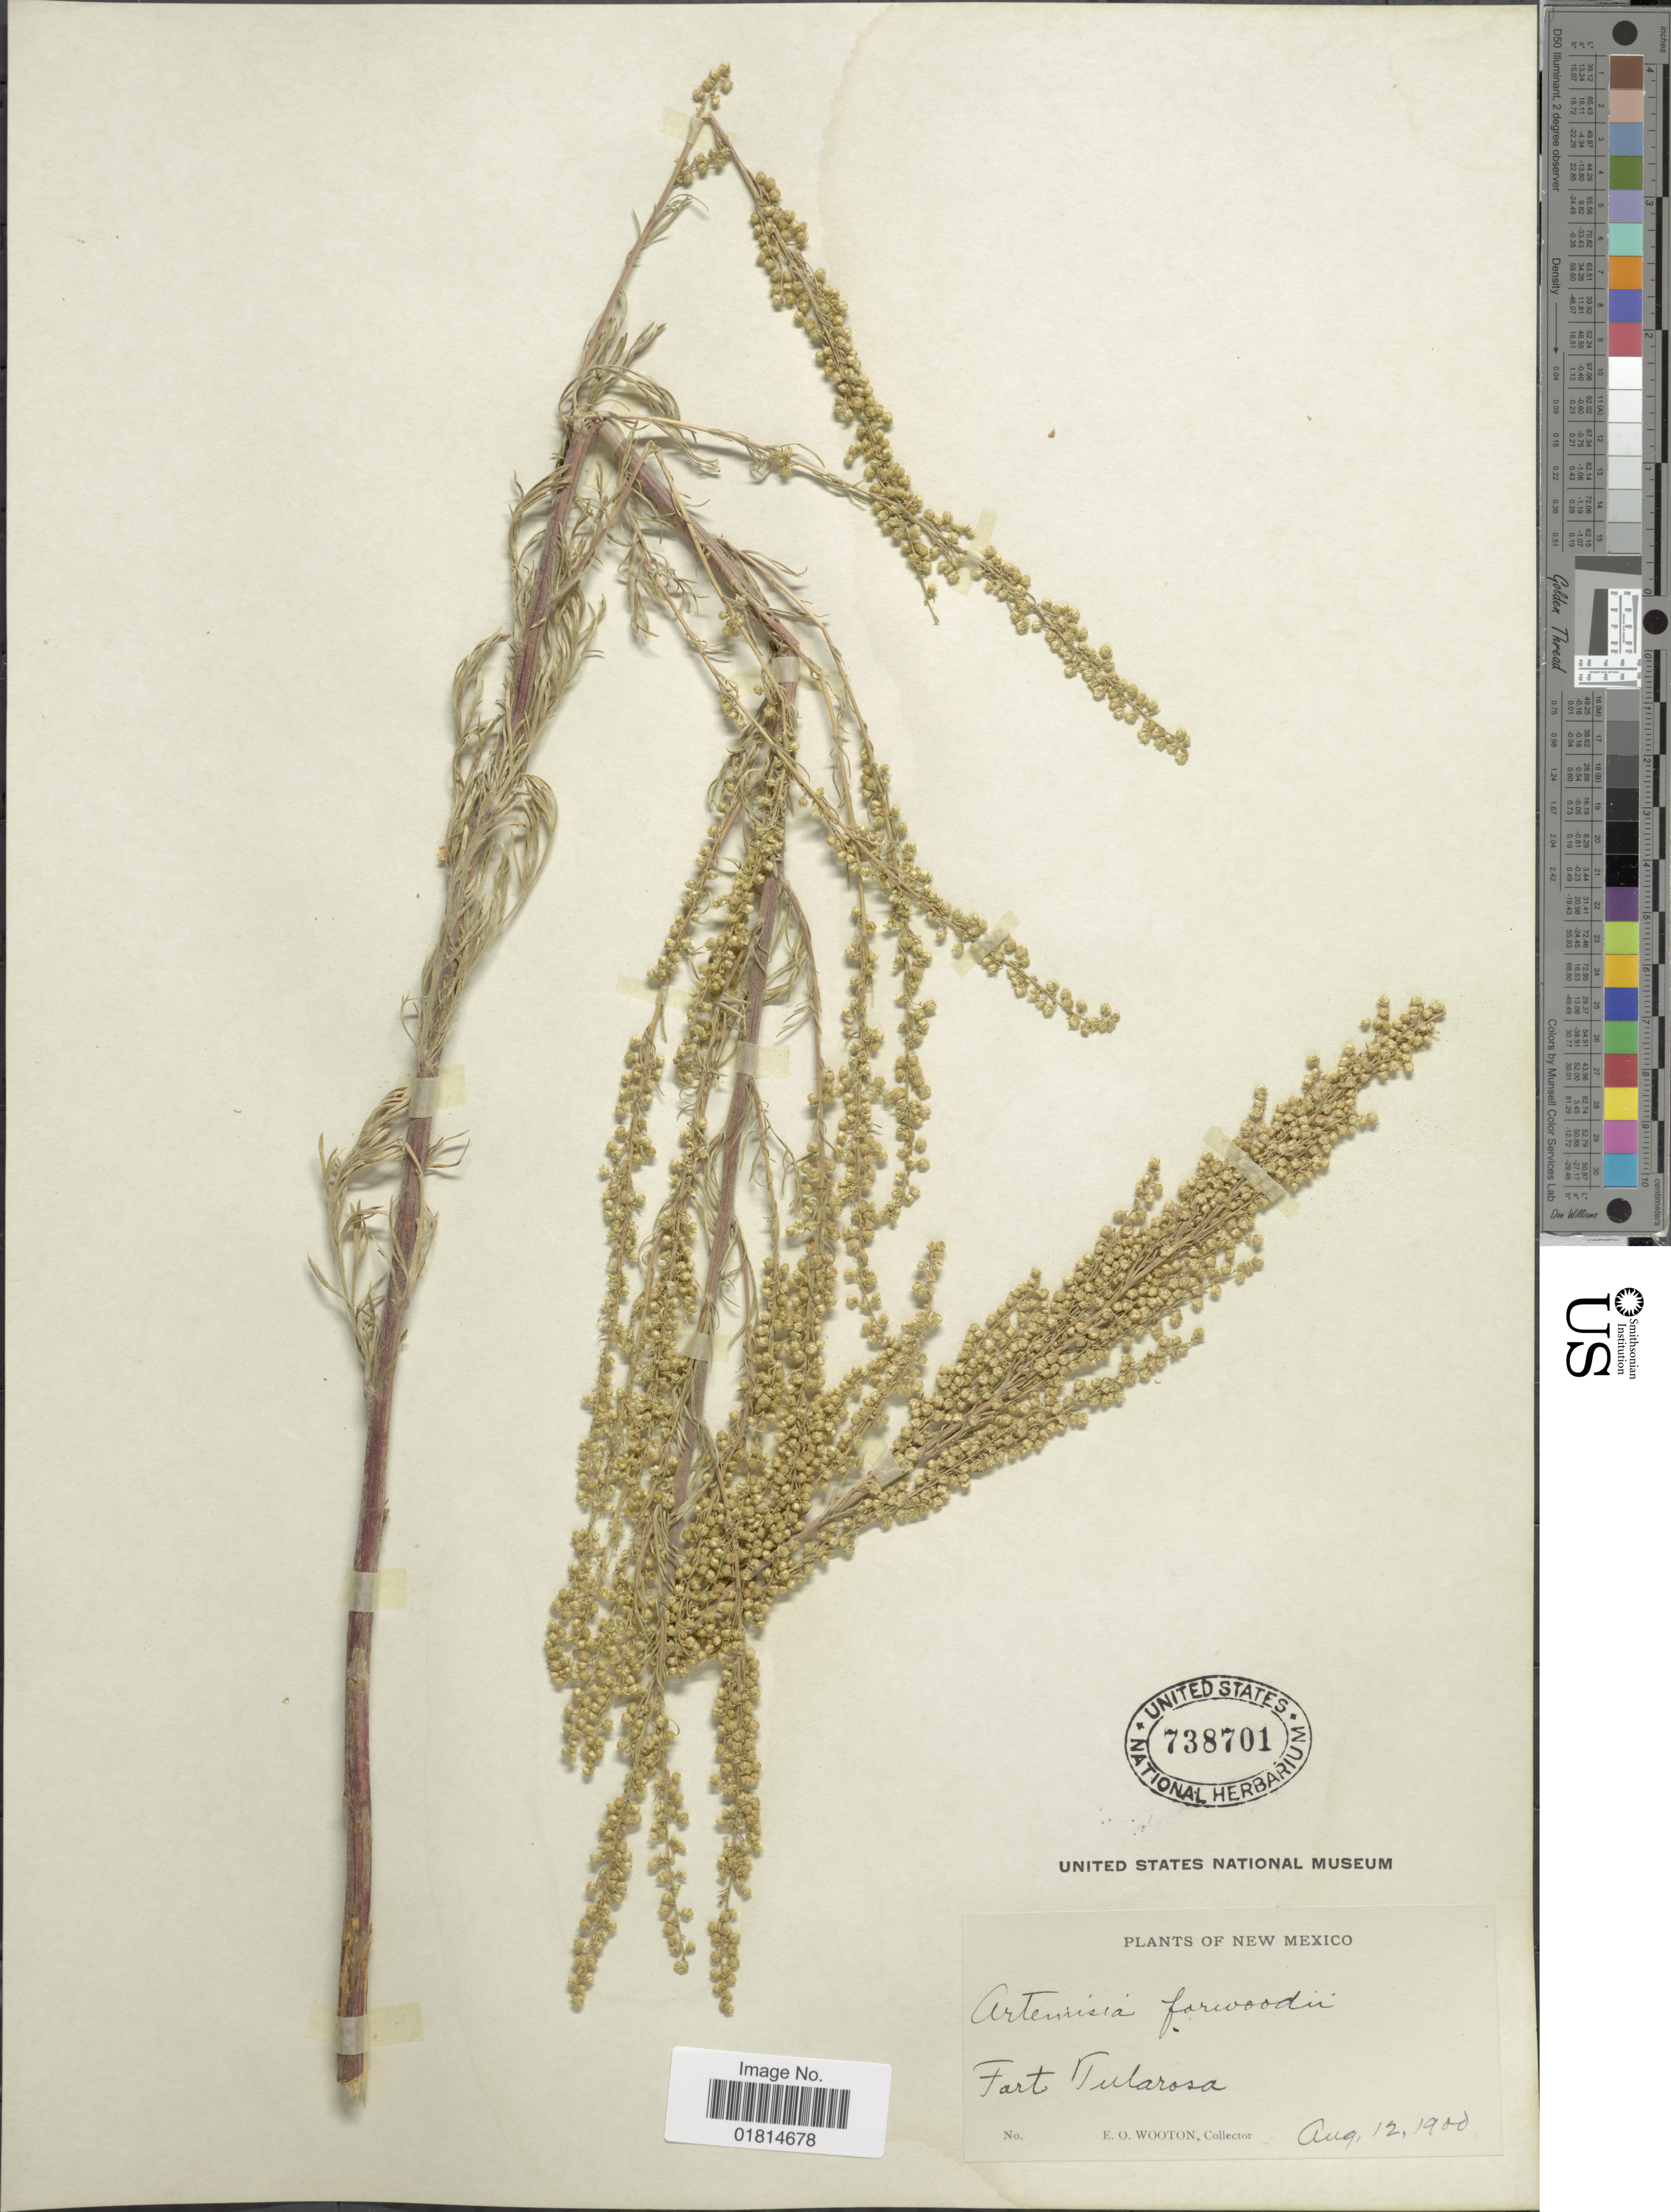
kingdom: Plantae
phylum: Tracheophyta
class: Magnoliopsida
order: Asterales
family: Asteraceae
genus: Artemisia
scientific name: Artemisia camporum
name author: Rydb.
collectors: E. O. Wooton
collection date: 1900-08-12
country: United States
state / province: New Mexico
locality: Fort Tularosa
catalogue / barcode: US 738701